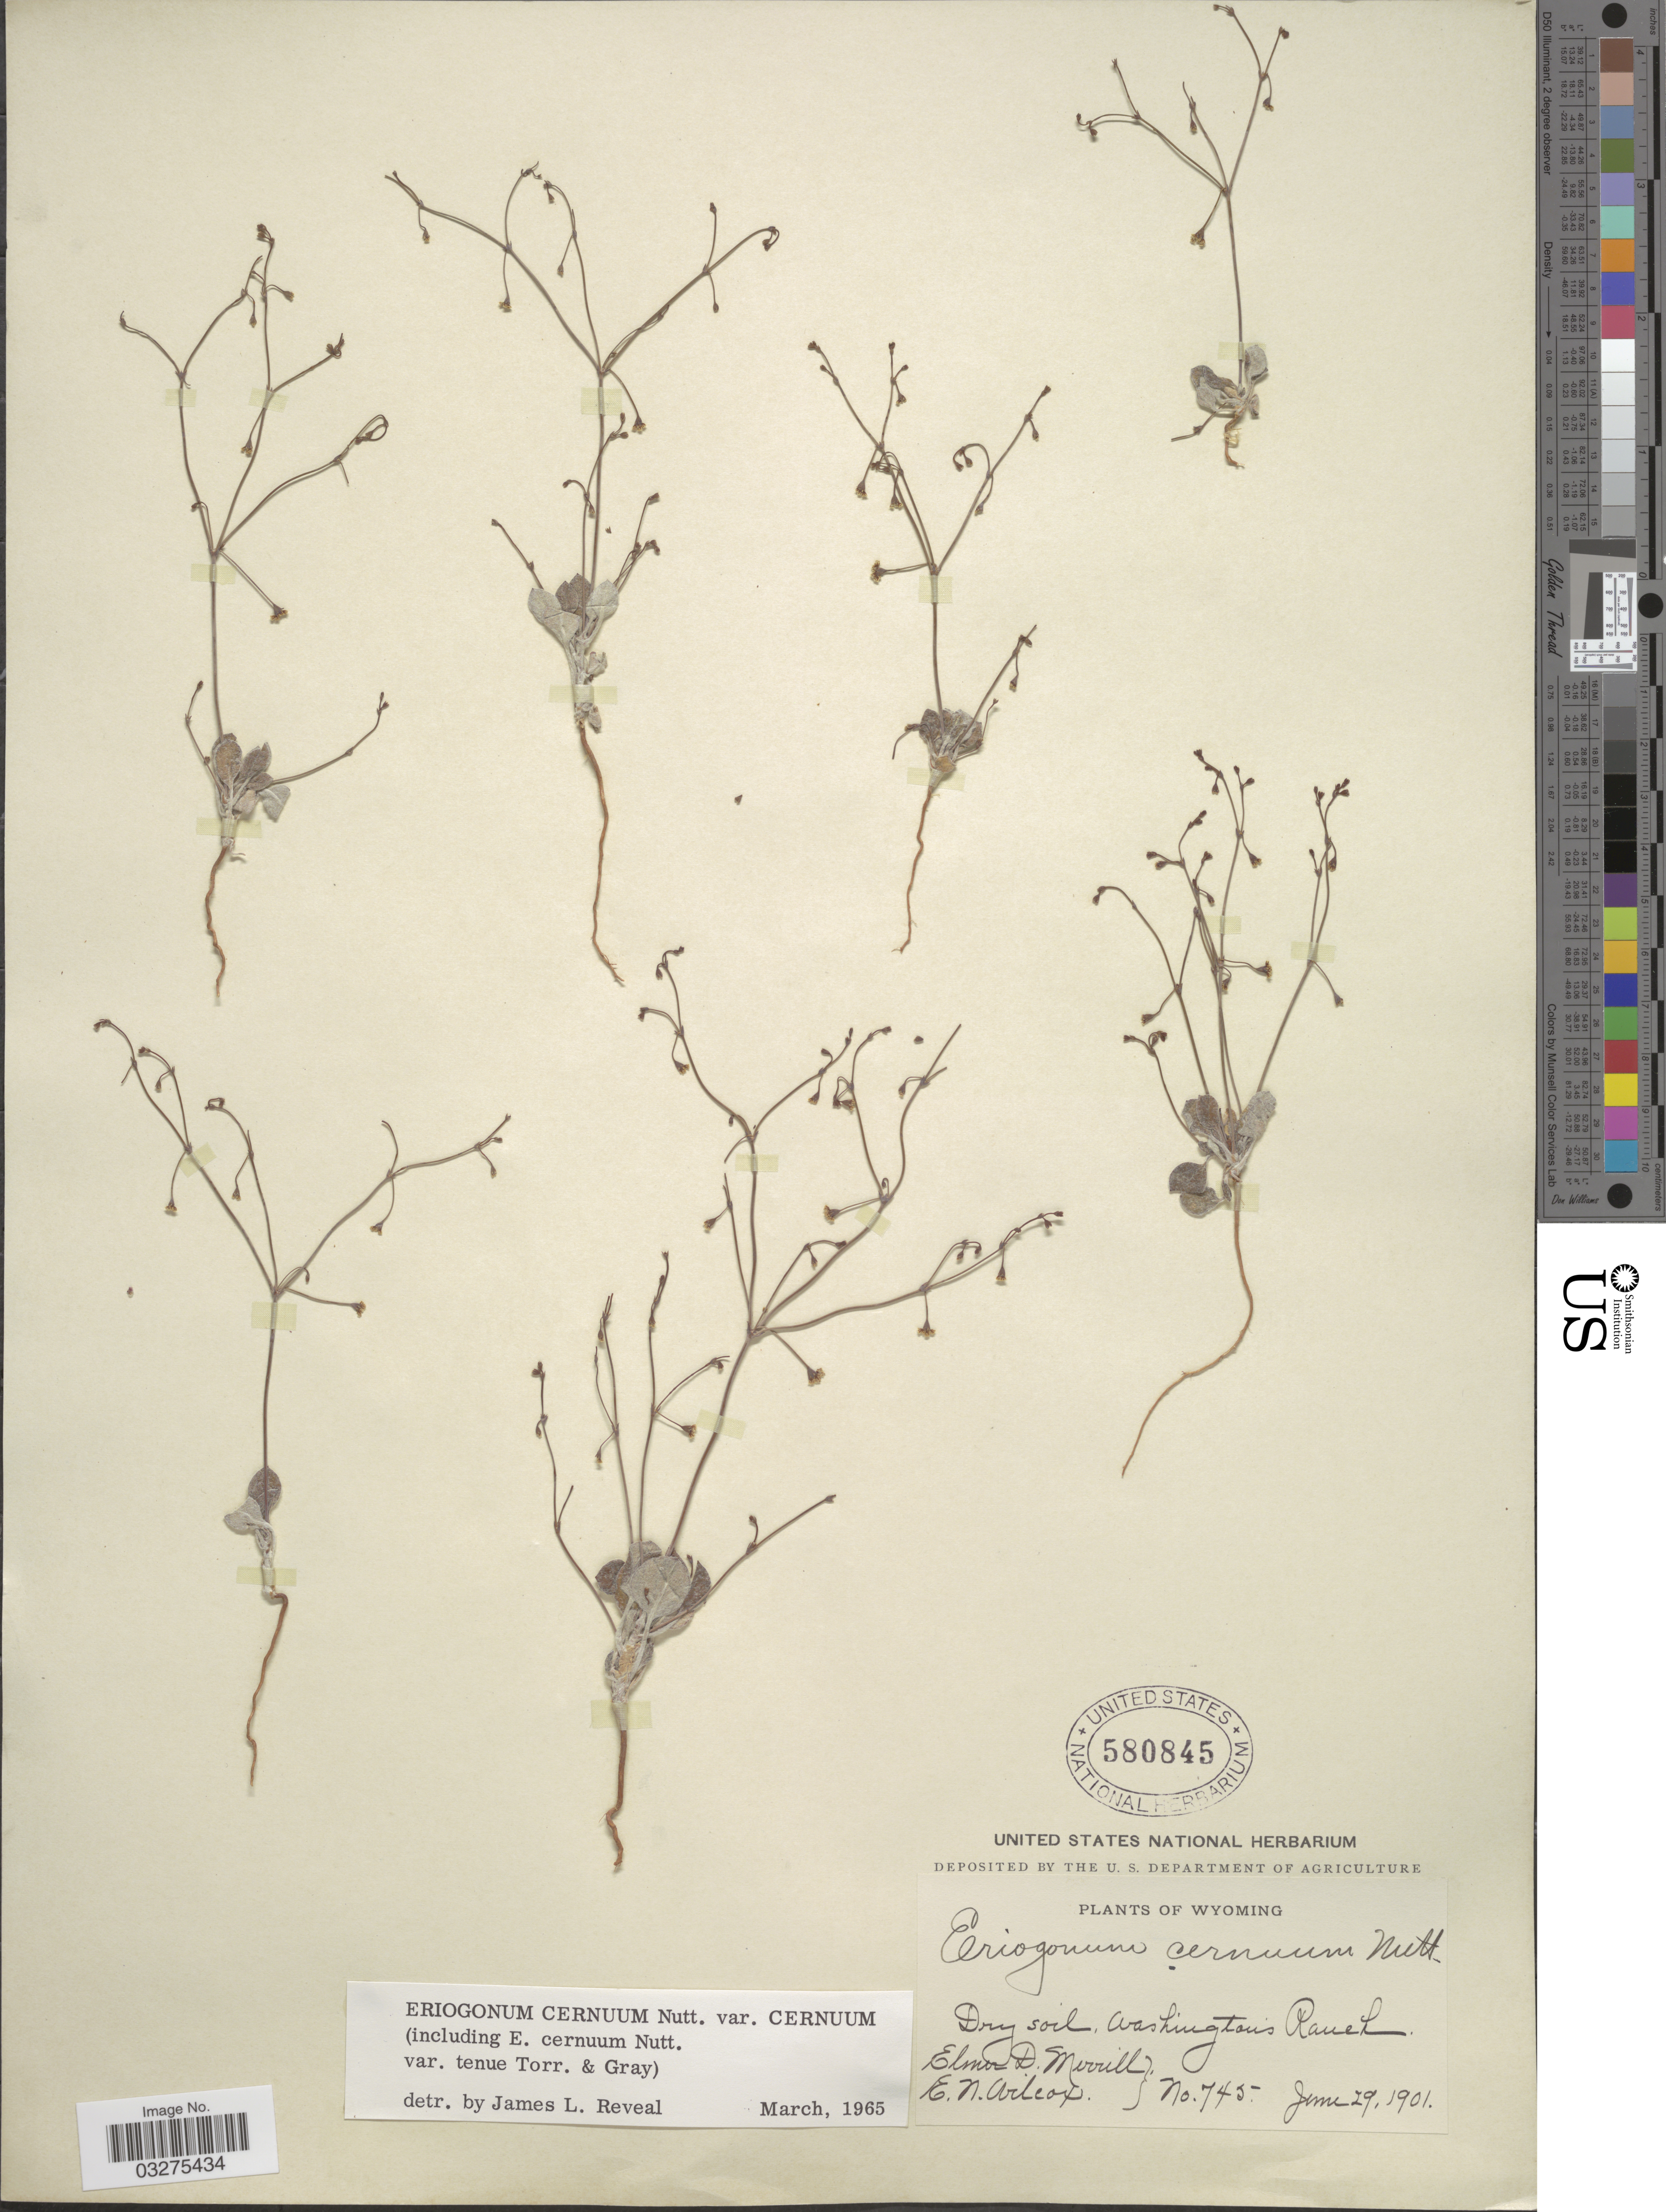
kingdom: Plantae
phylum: Tracheophyta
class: Magnoliopsida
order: Caryophyllales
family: Polygonaceae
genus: Eriogonum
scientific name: Eriogonum cernuum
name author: Nutt.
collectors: E. D. Merrill & E. Wilcox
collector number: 745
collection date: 1901-06-29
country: United States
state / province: Wyoming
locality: Washington's Ranch.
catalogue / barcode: US 580845